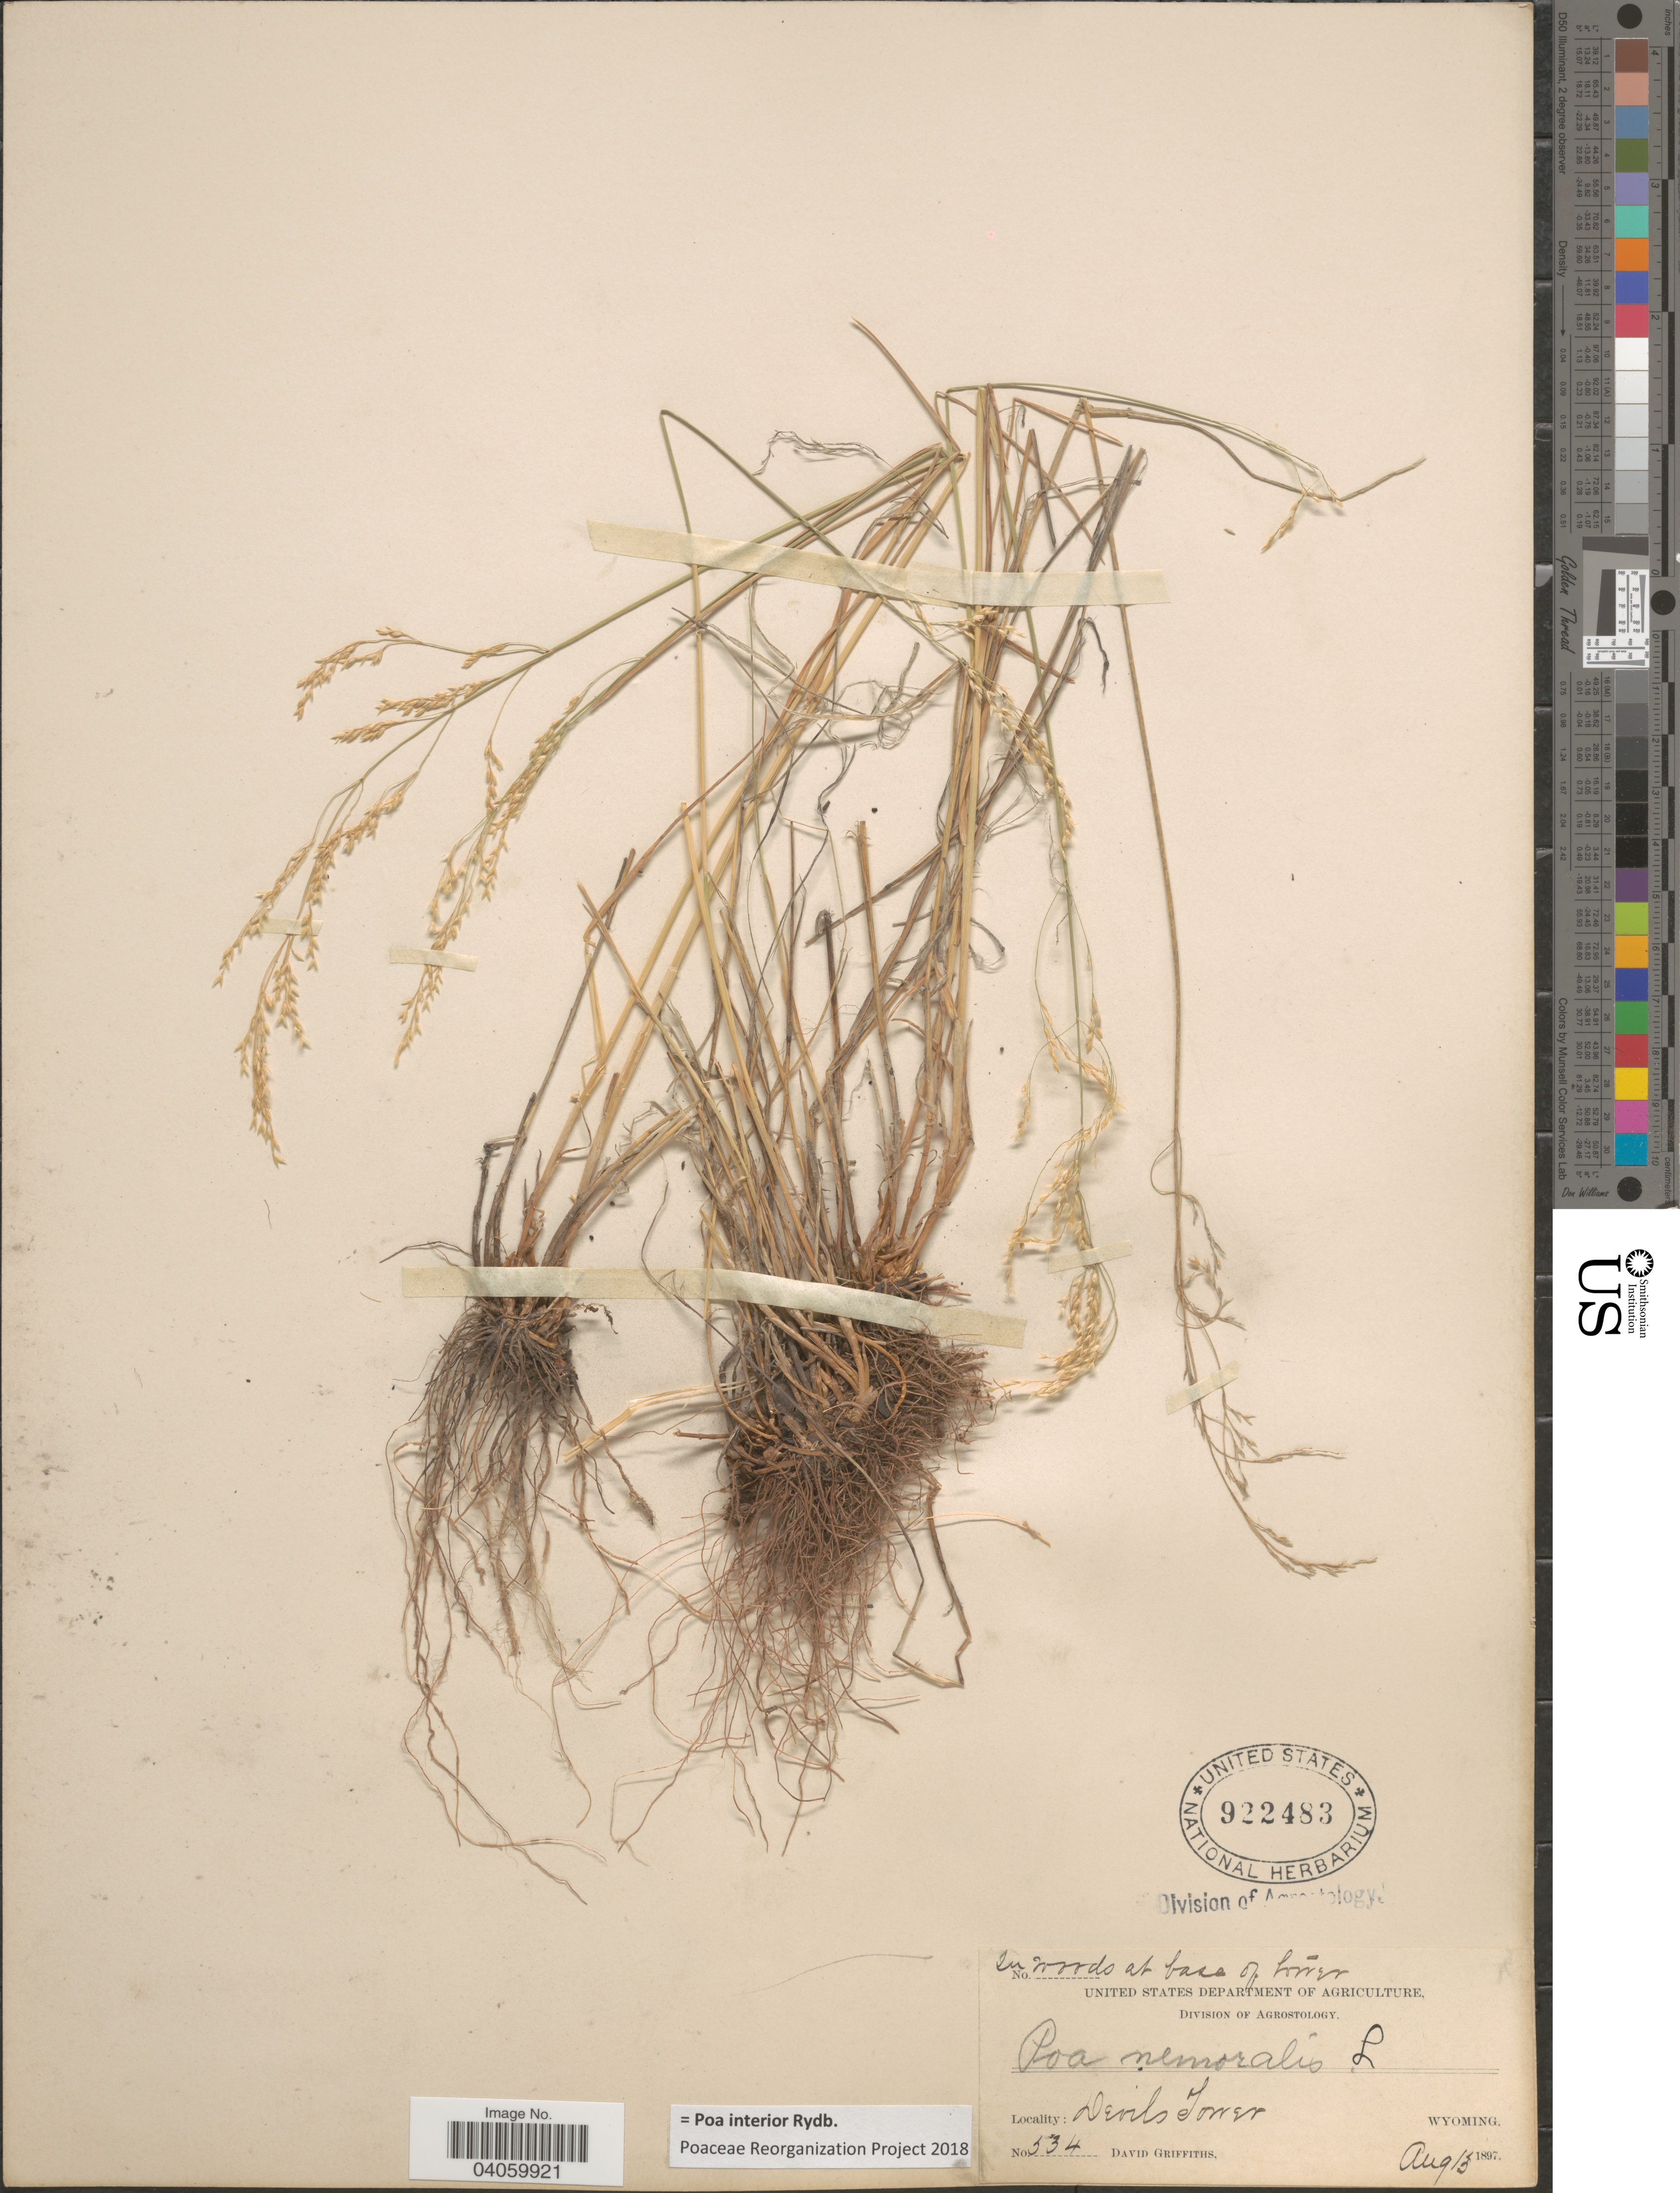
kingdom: Plantae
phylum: Tracheophyta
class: Liliopsida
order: Poales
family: Poaceae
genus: Poa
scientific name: Poa interior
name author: Rydb.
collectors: D. Griffiths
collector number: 534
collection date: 1897-08-15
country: United States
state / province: Wyoming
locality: Devils Tower.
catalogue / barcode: US 922483